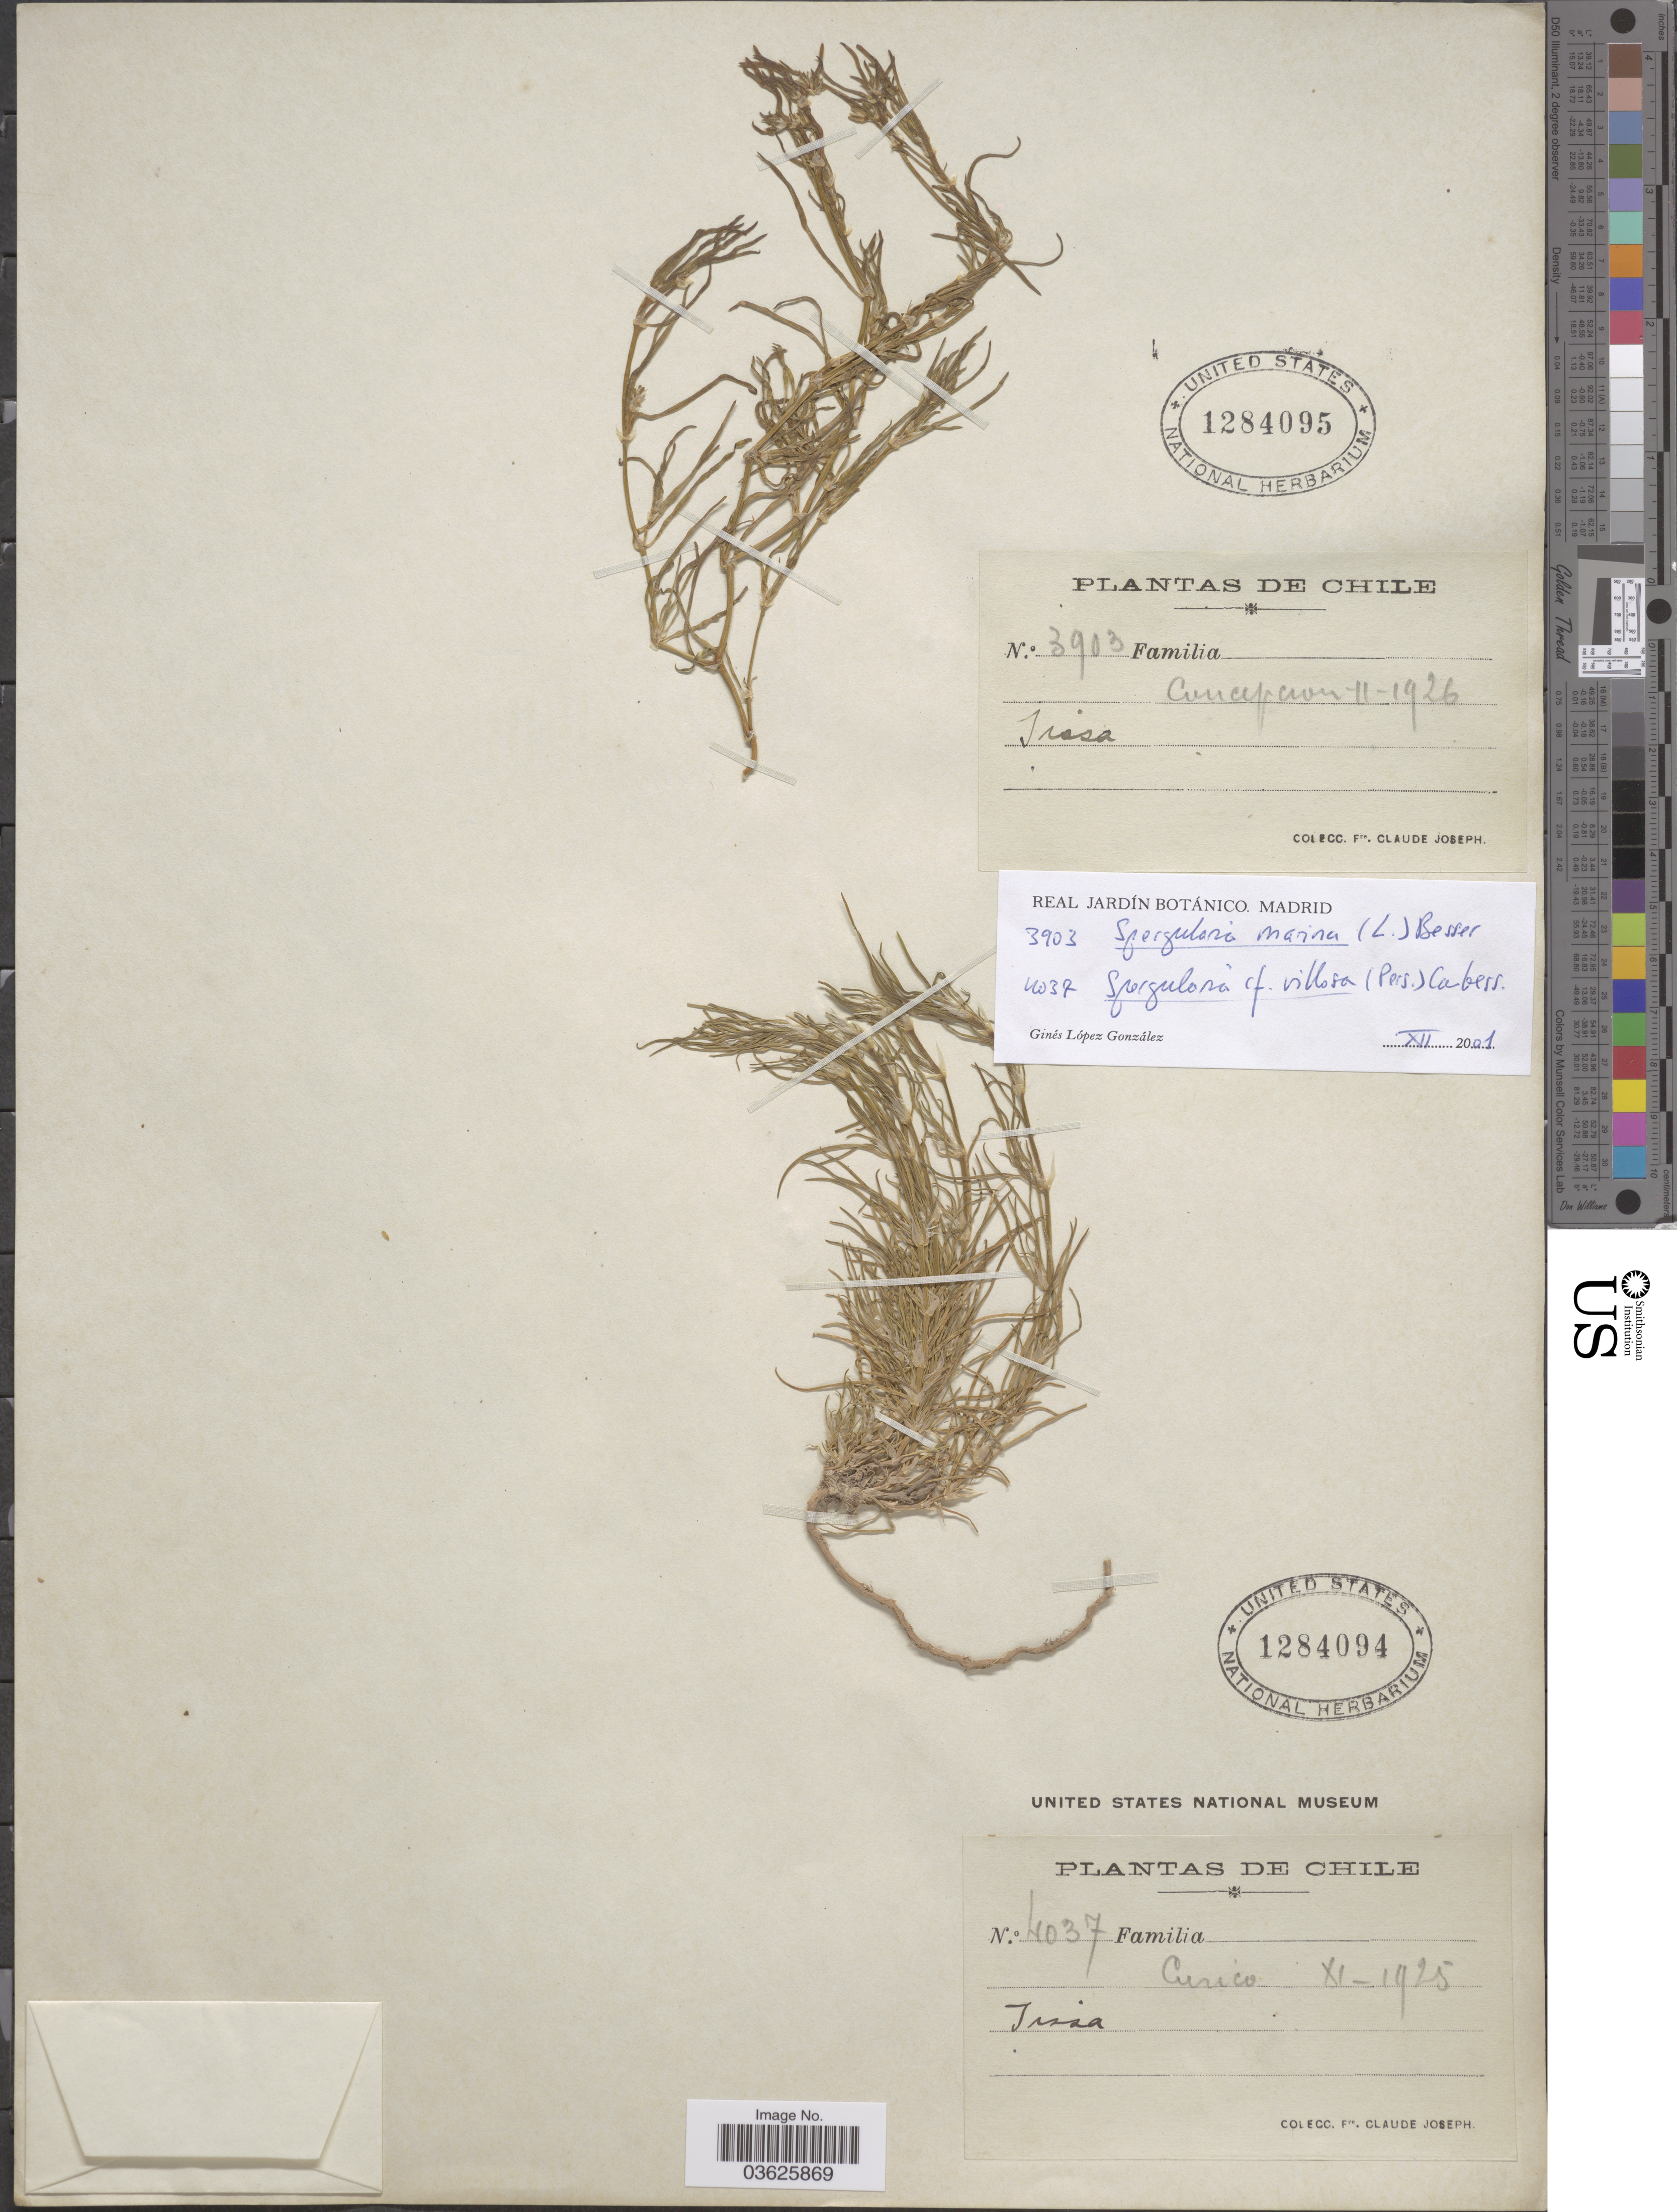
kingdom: Plantae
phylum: Tracheophyta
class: Magnoliopsida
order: Caryophyllales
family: Caryophyllaceae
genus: Spergularia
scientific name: Spergularia marina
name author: (L.) Griseb.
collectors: Frere Claude Joseph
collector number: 3903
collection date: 1926-11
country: Chile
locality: Concepcion.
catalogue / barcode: US 1284095-2